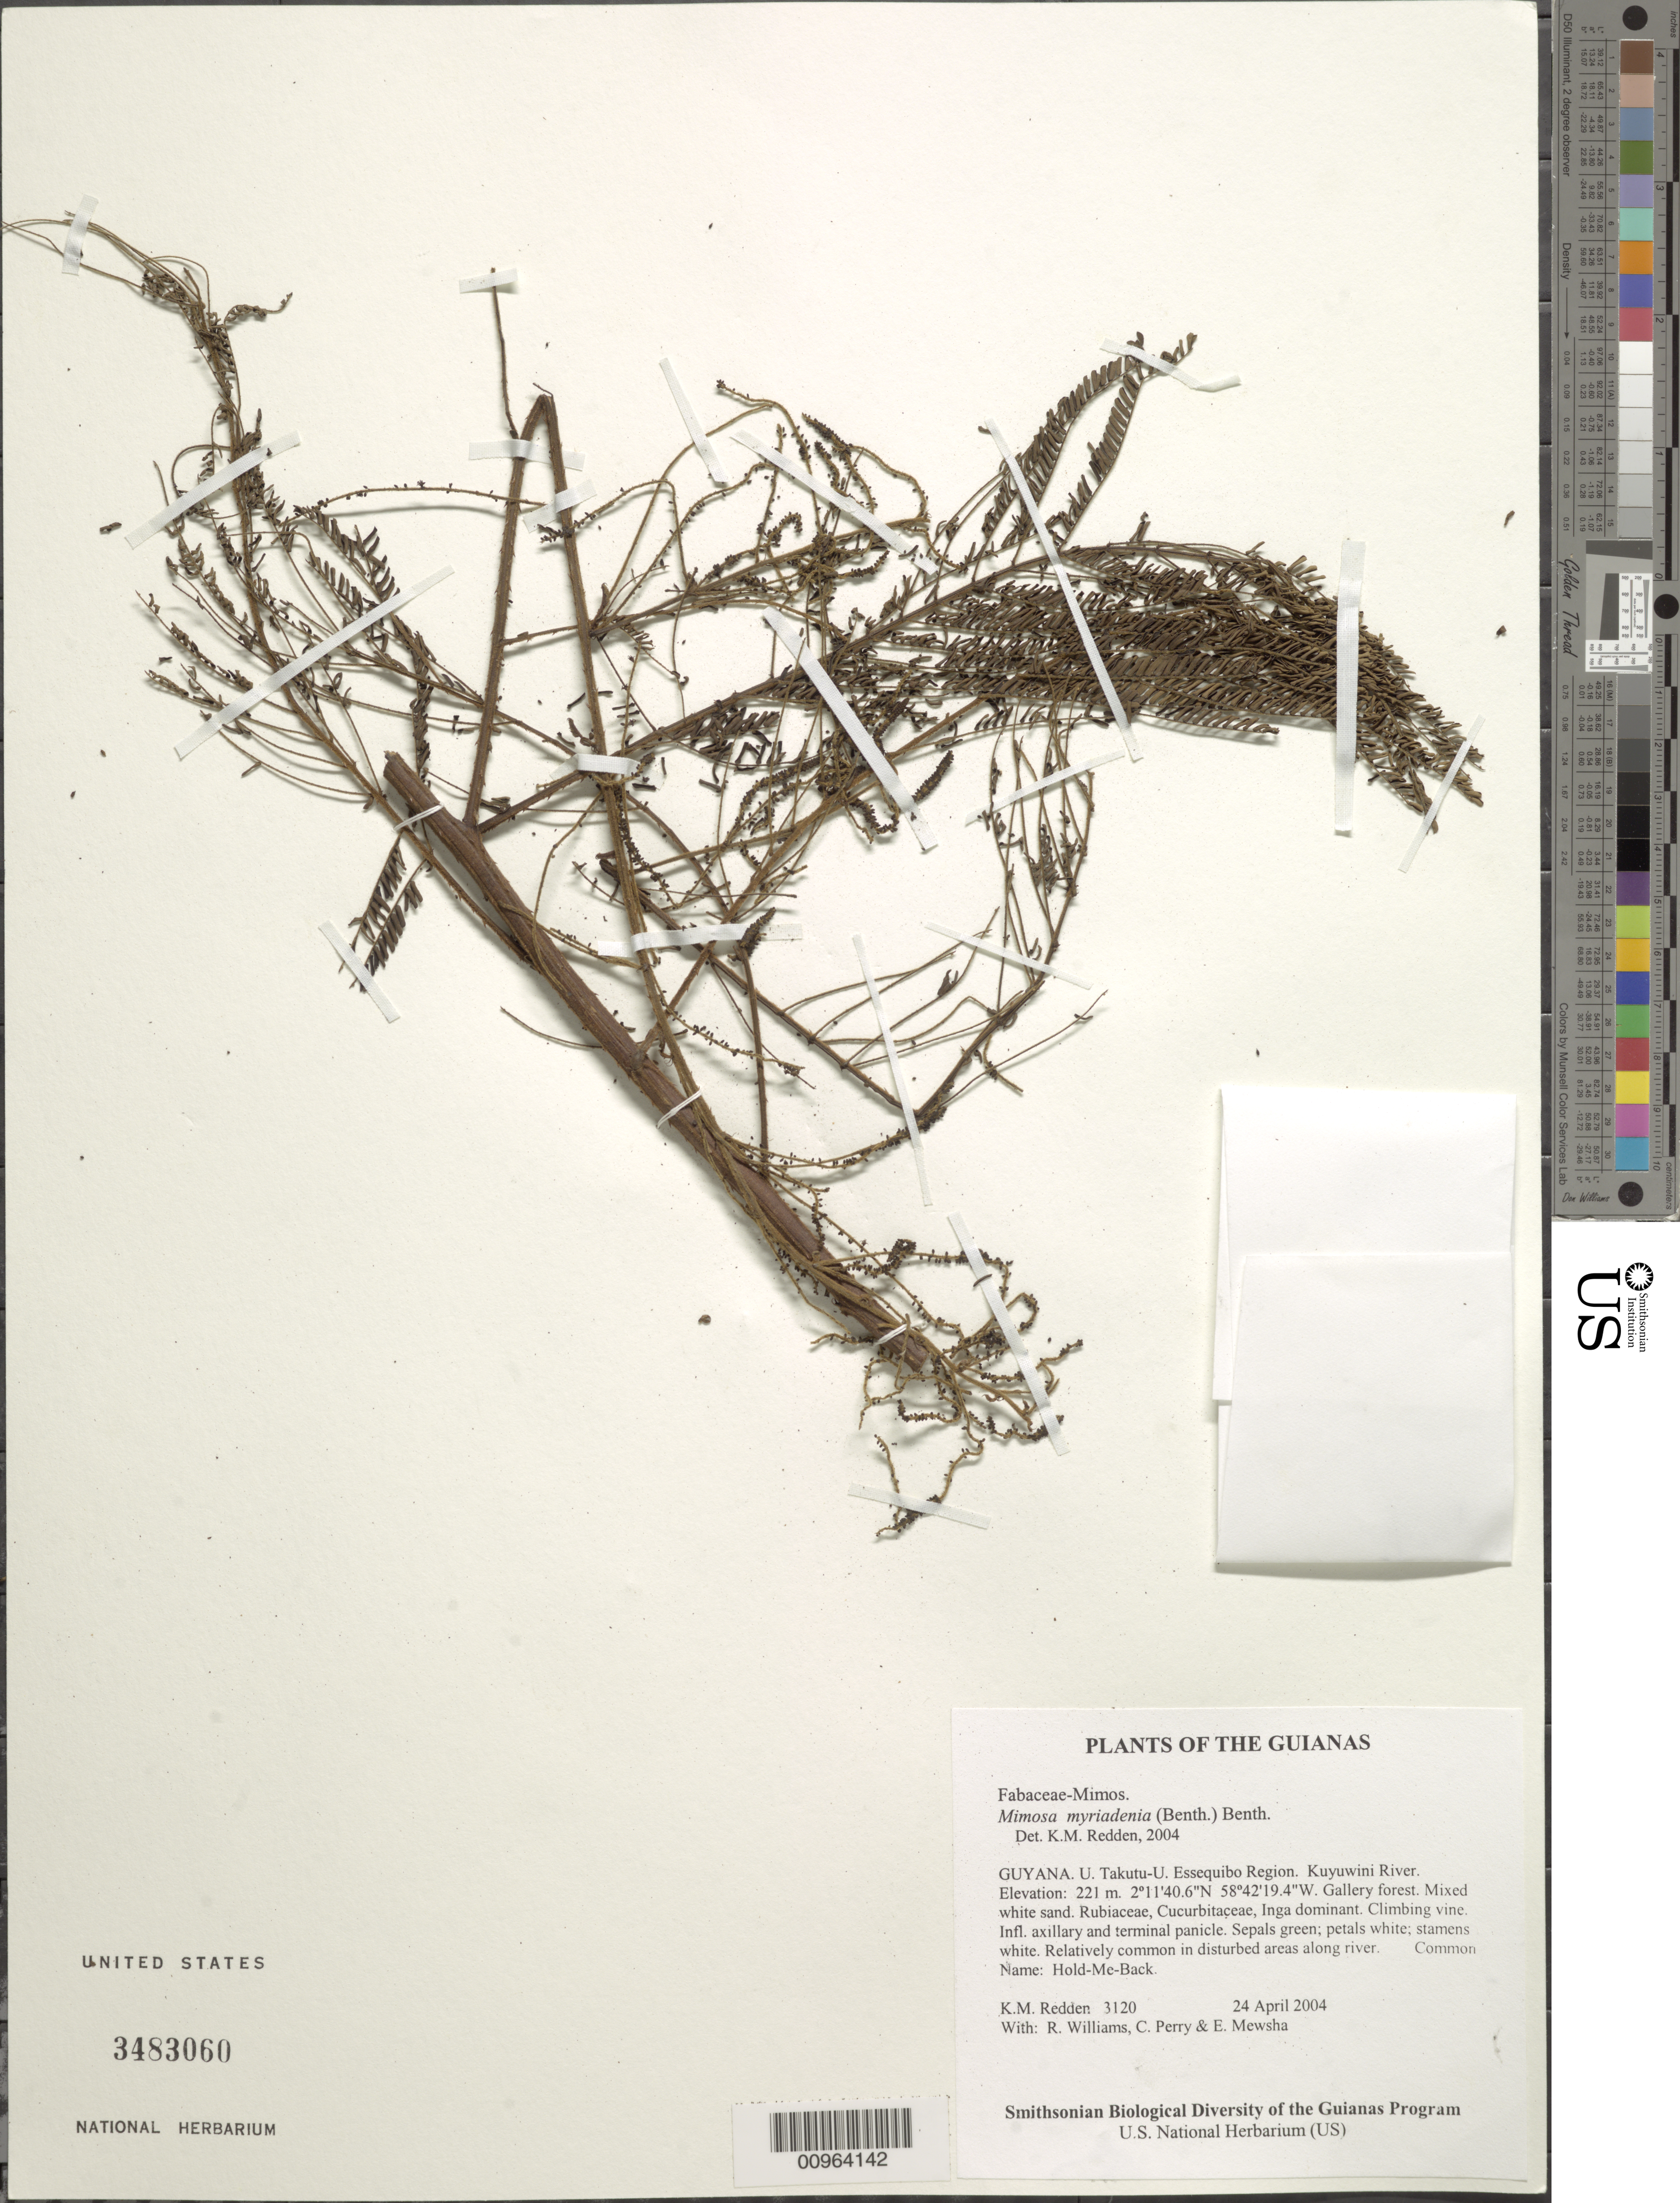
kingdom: Plantae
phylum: Tracheophyta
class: Magnoliopsida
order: Fabales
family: Fabaceae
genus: Mimosa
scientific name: Mimosa myriadenia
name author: Benth.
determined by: Redden, K. M.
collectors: K. M. Redden, R. Williams, C. Perry & E. Mewsha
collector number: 3120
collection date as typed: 24 April 2004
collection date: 2004-04-24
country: Guyana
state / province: U. Takutu-U. Essequibo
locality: Kuyuwini River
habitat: Gallery forest. Mixed white sand. Rubiaceae, Cucurbitaceae, Inga dominant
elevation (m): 221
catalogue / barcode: US 3483060